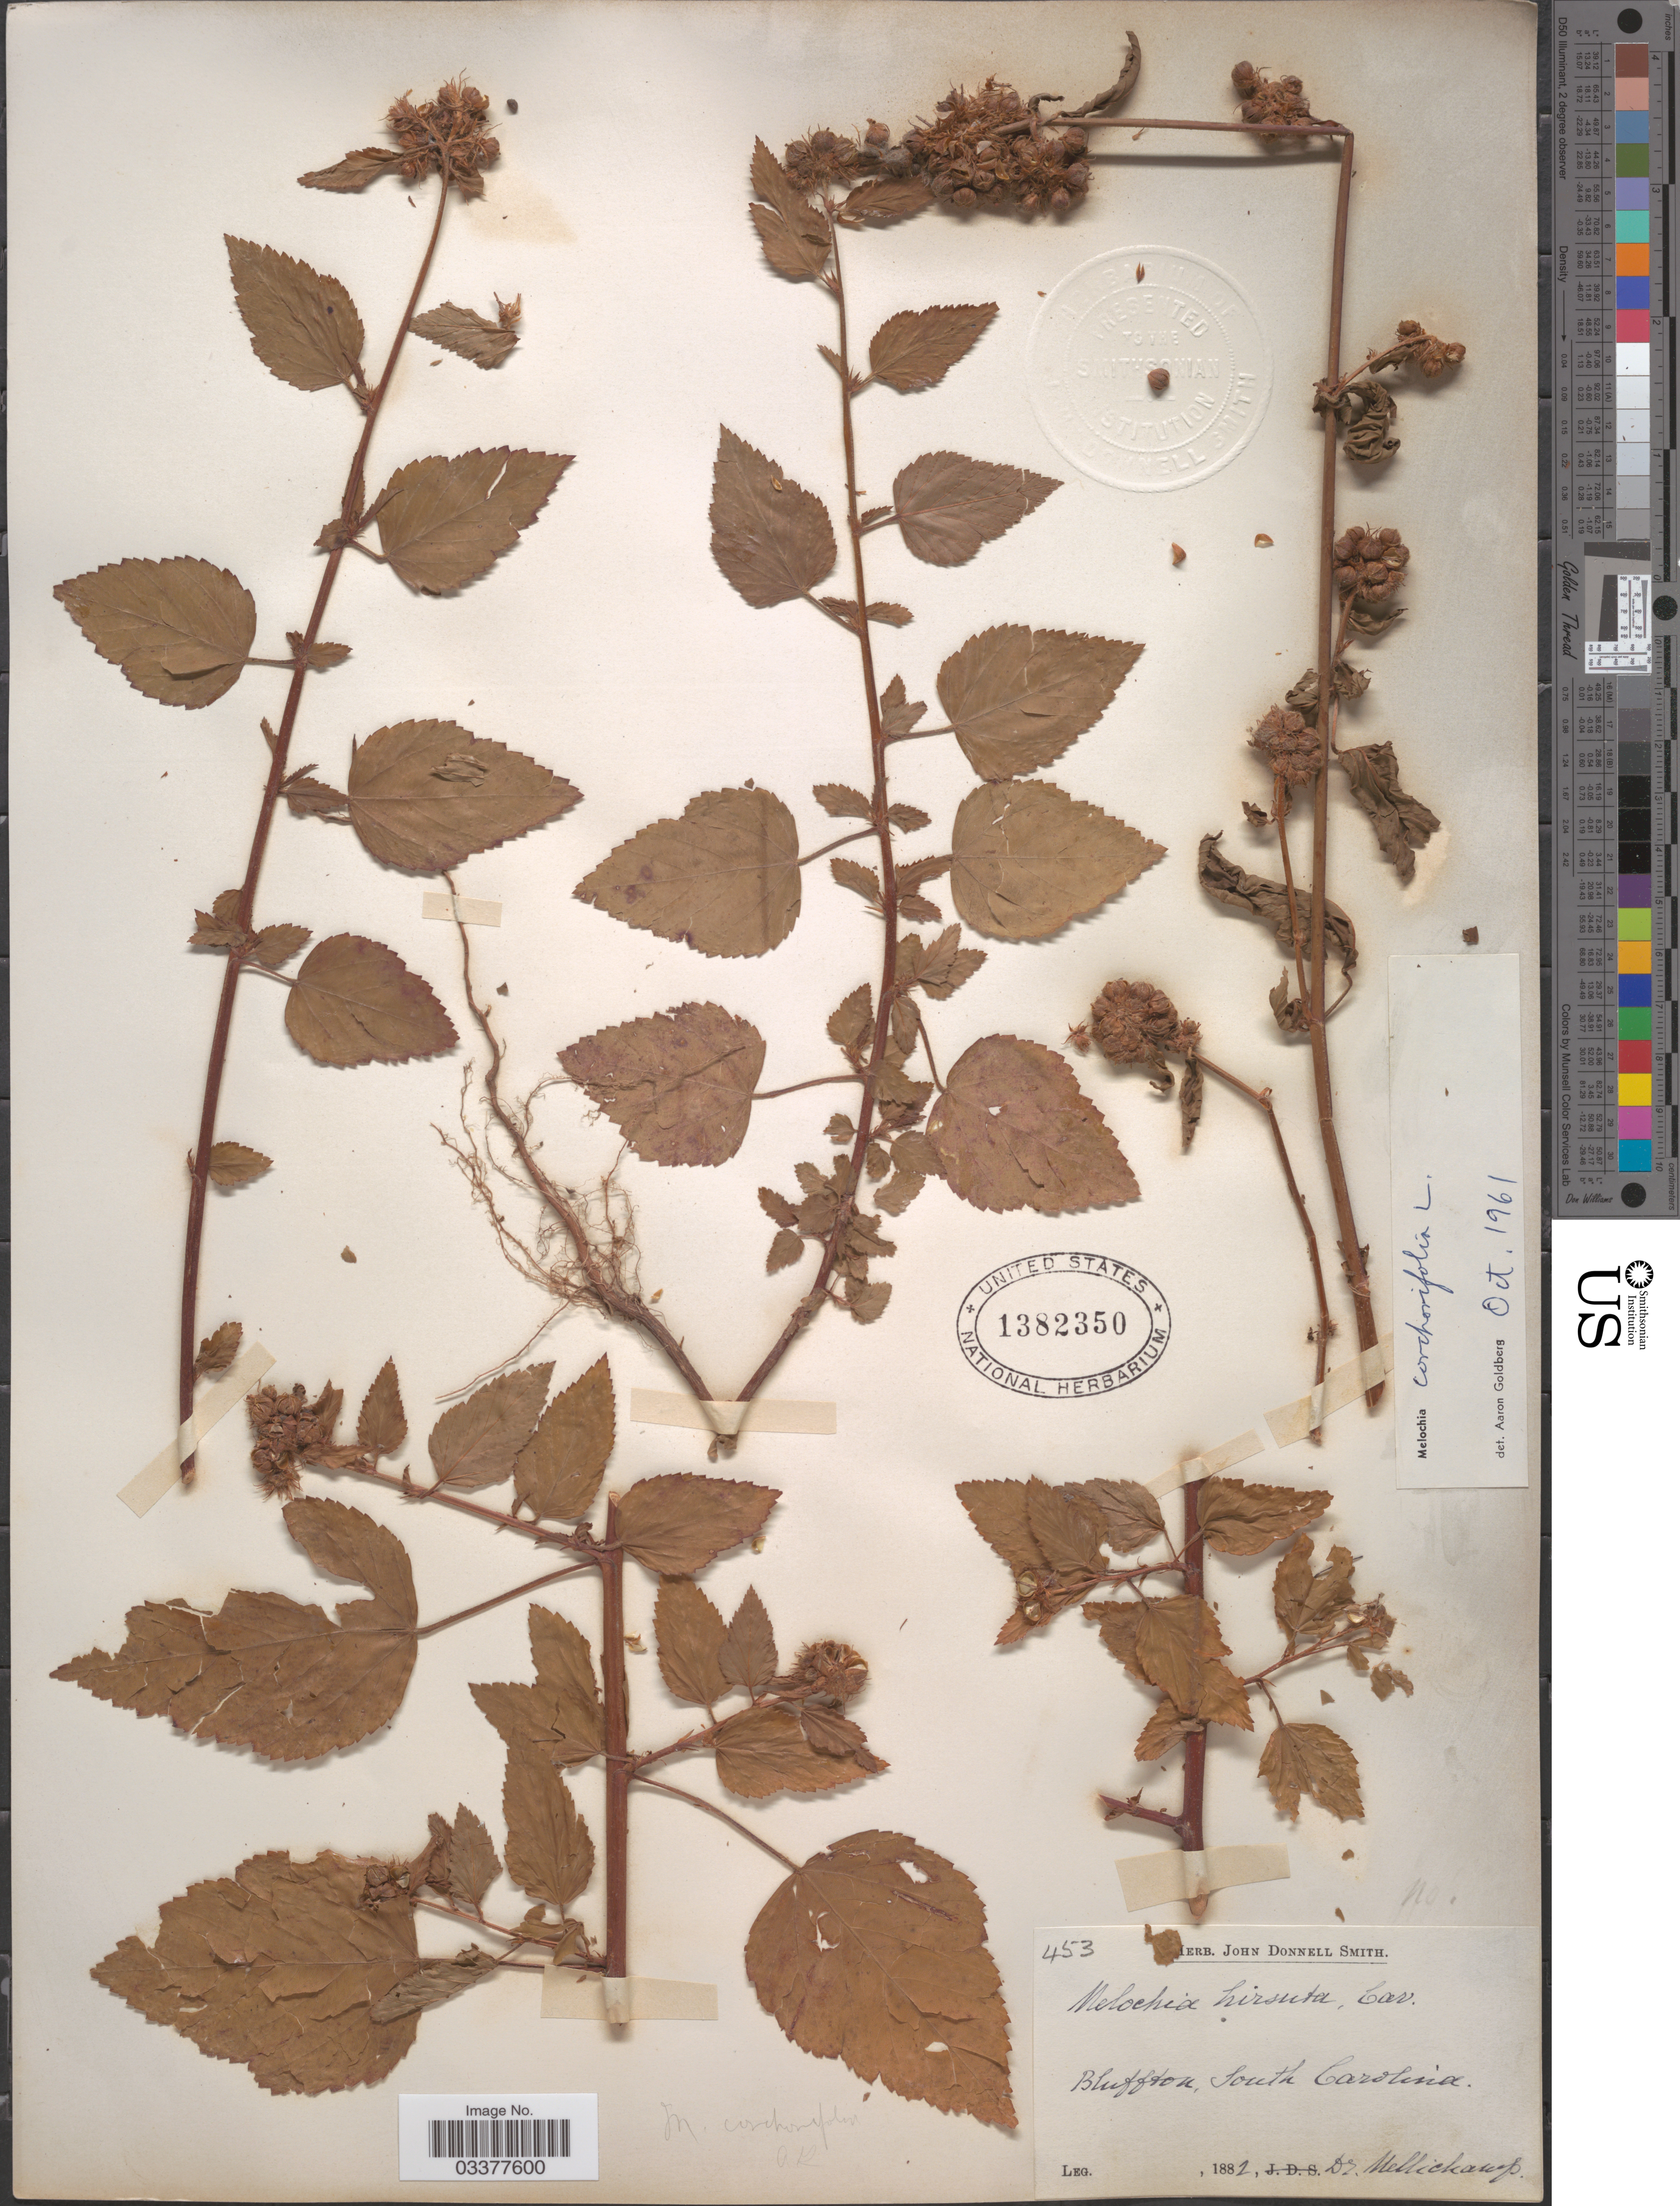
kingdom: Plantae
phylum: Tracheophyta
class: Magnoliopsida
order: Malvales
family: Malvaceae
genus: Melochia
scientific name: Melochia corchorifolia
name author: L.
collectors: -. Mellichamp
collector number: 453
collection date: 1882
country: United States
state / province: South Carolina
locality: Bluffton.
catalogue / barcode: US 1382350